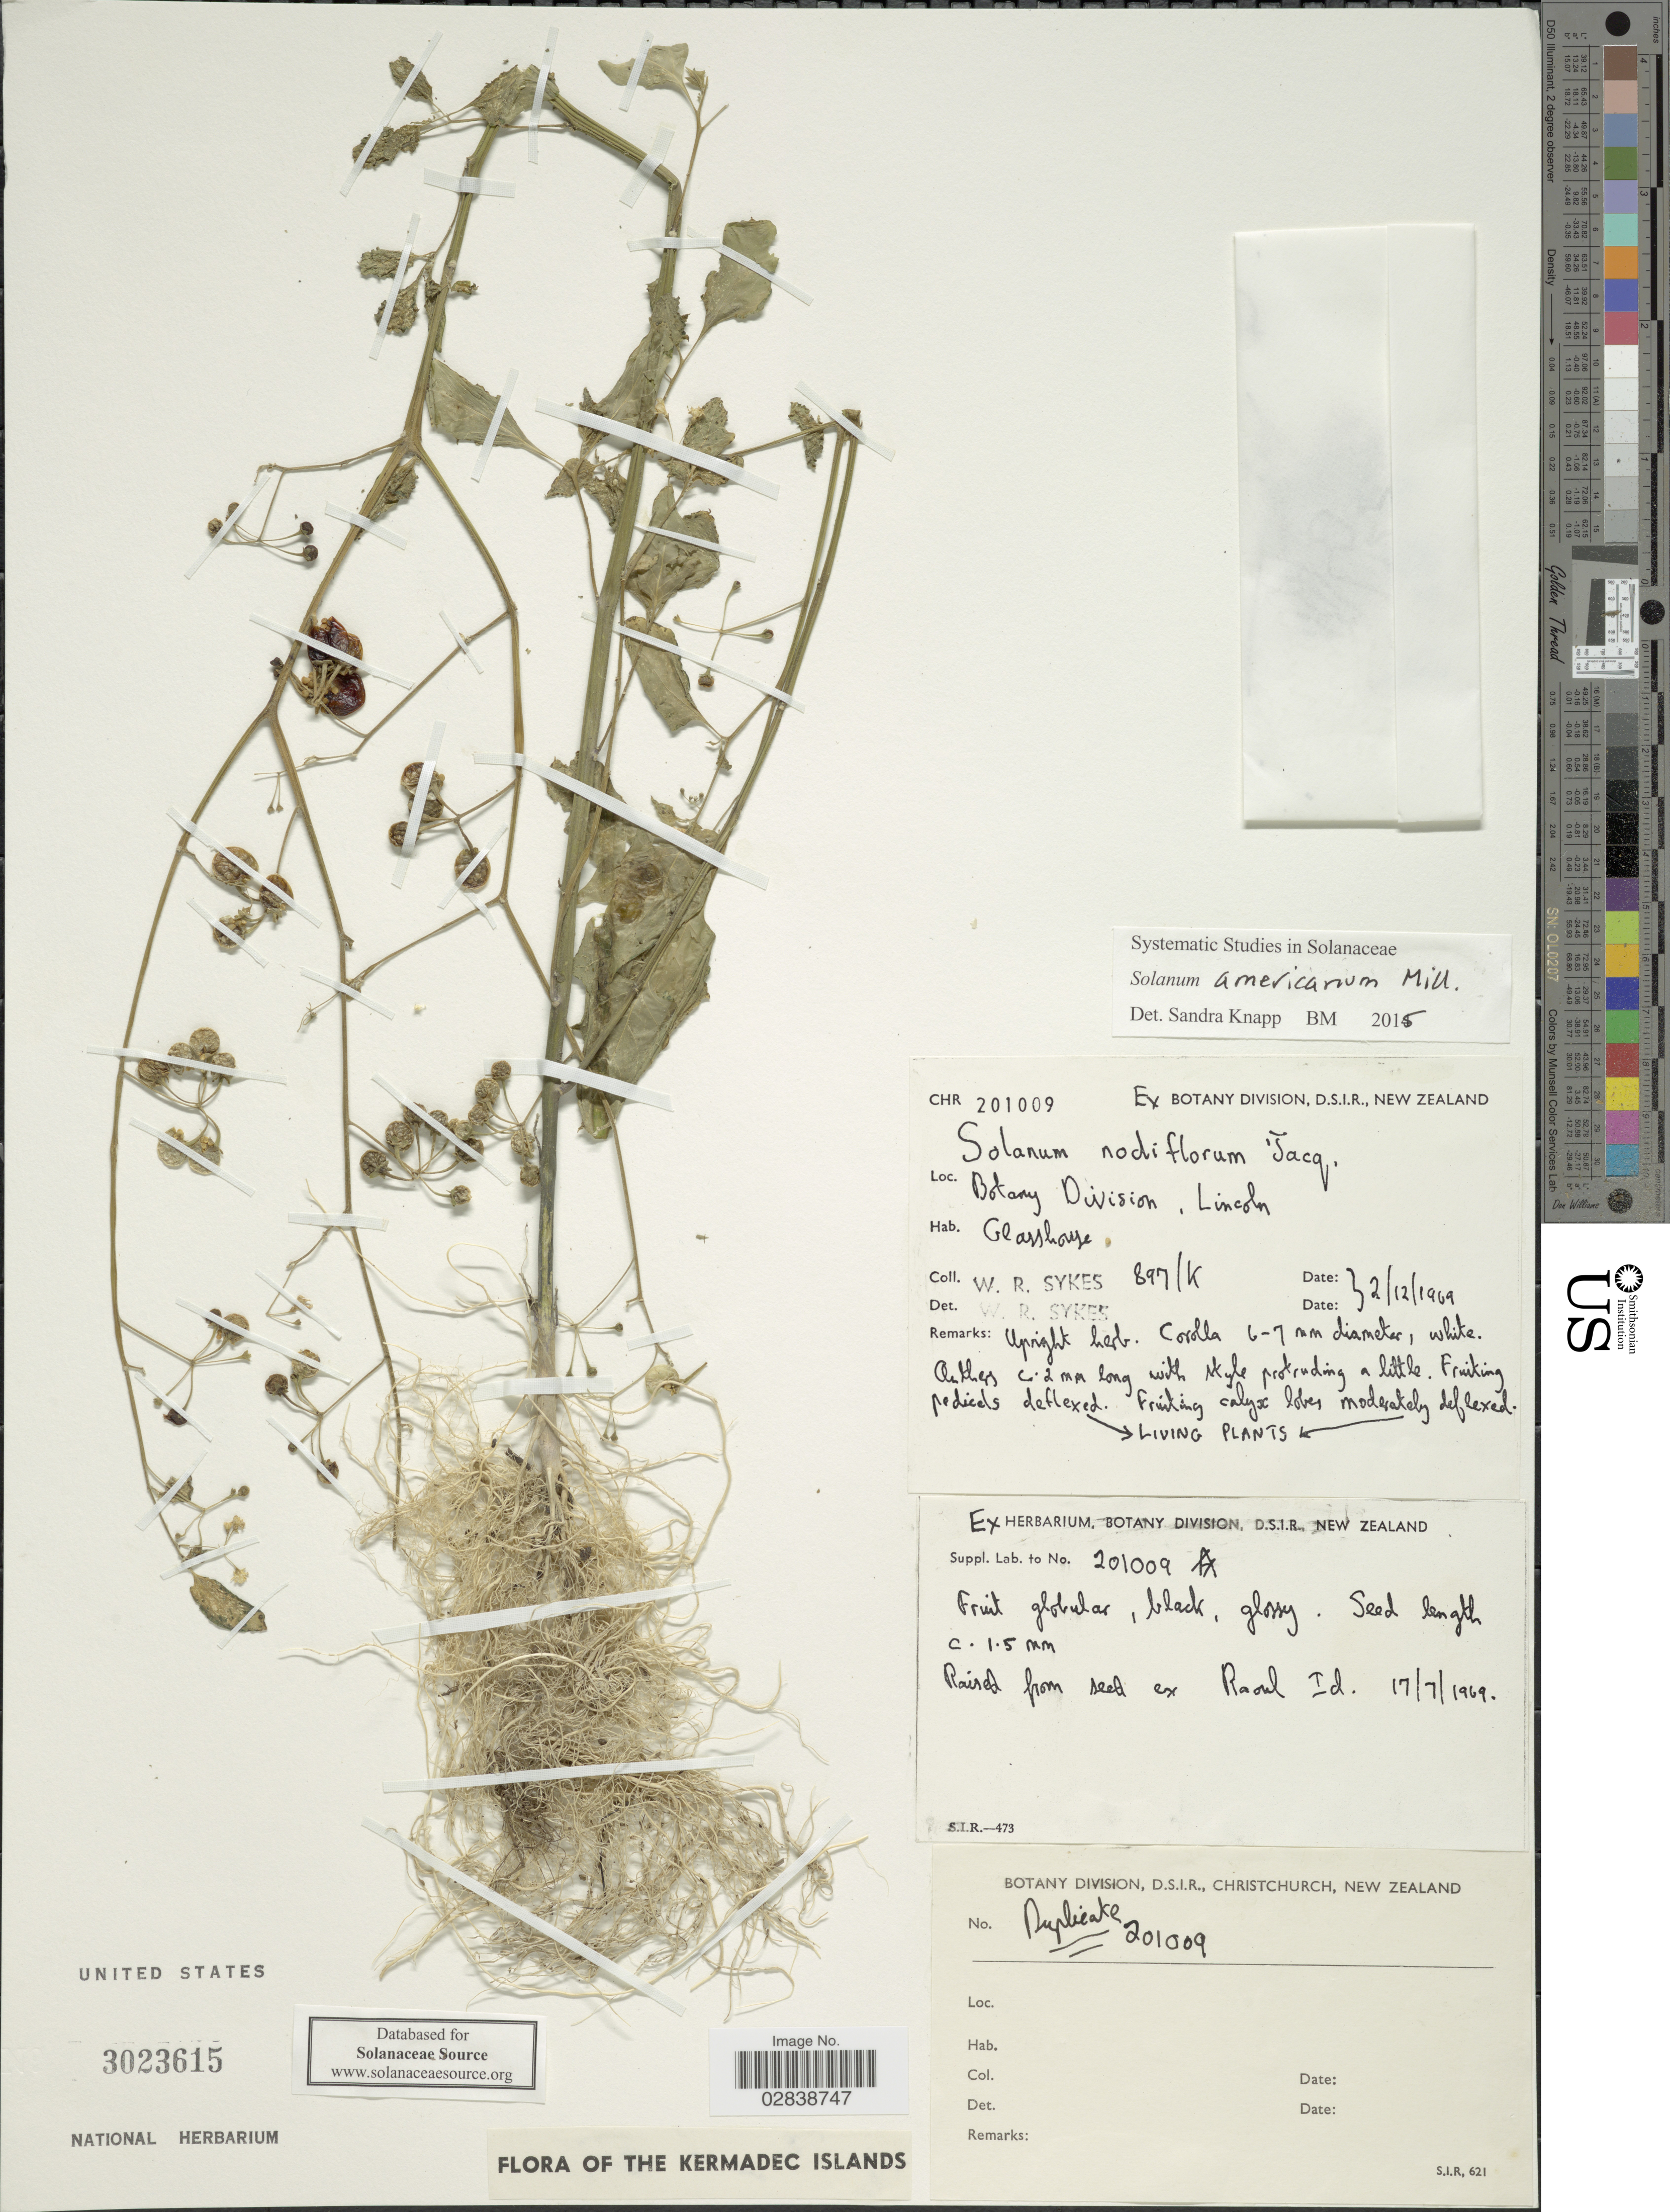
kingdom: Plantae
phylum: Tracheophyta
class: Magnoliopsida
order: Solanales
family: Solanaceae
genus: Solanum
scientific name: Solanum americanum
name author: Mill.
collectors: W. R. Sykes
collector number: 897/K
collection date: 1969-12-02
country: New Zealand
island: Kermadec Is.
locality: Kermadec Islands. Botany Division, Lincoln.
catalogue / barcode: US 3023615